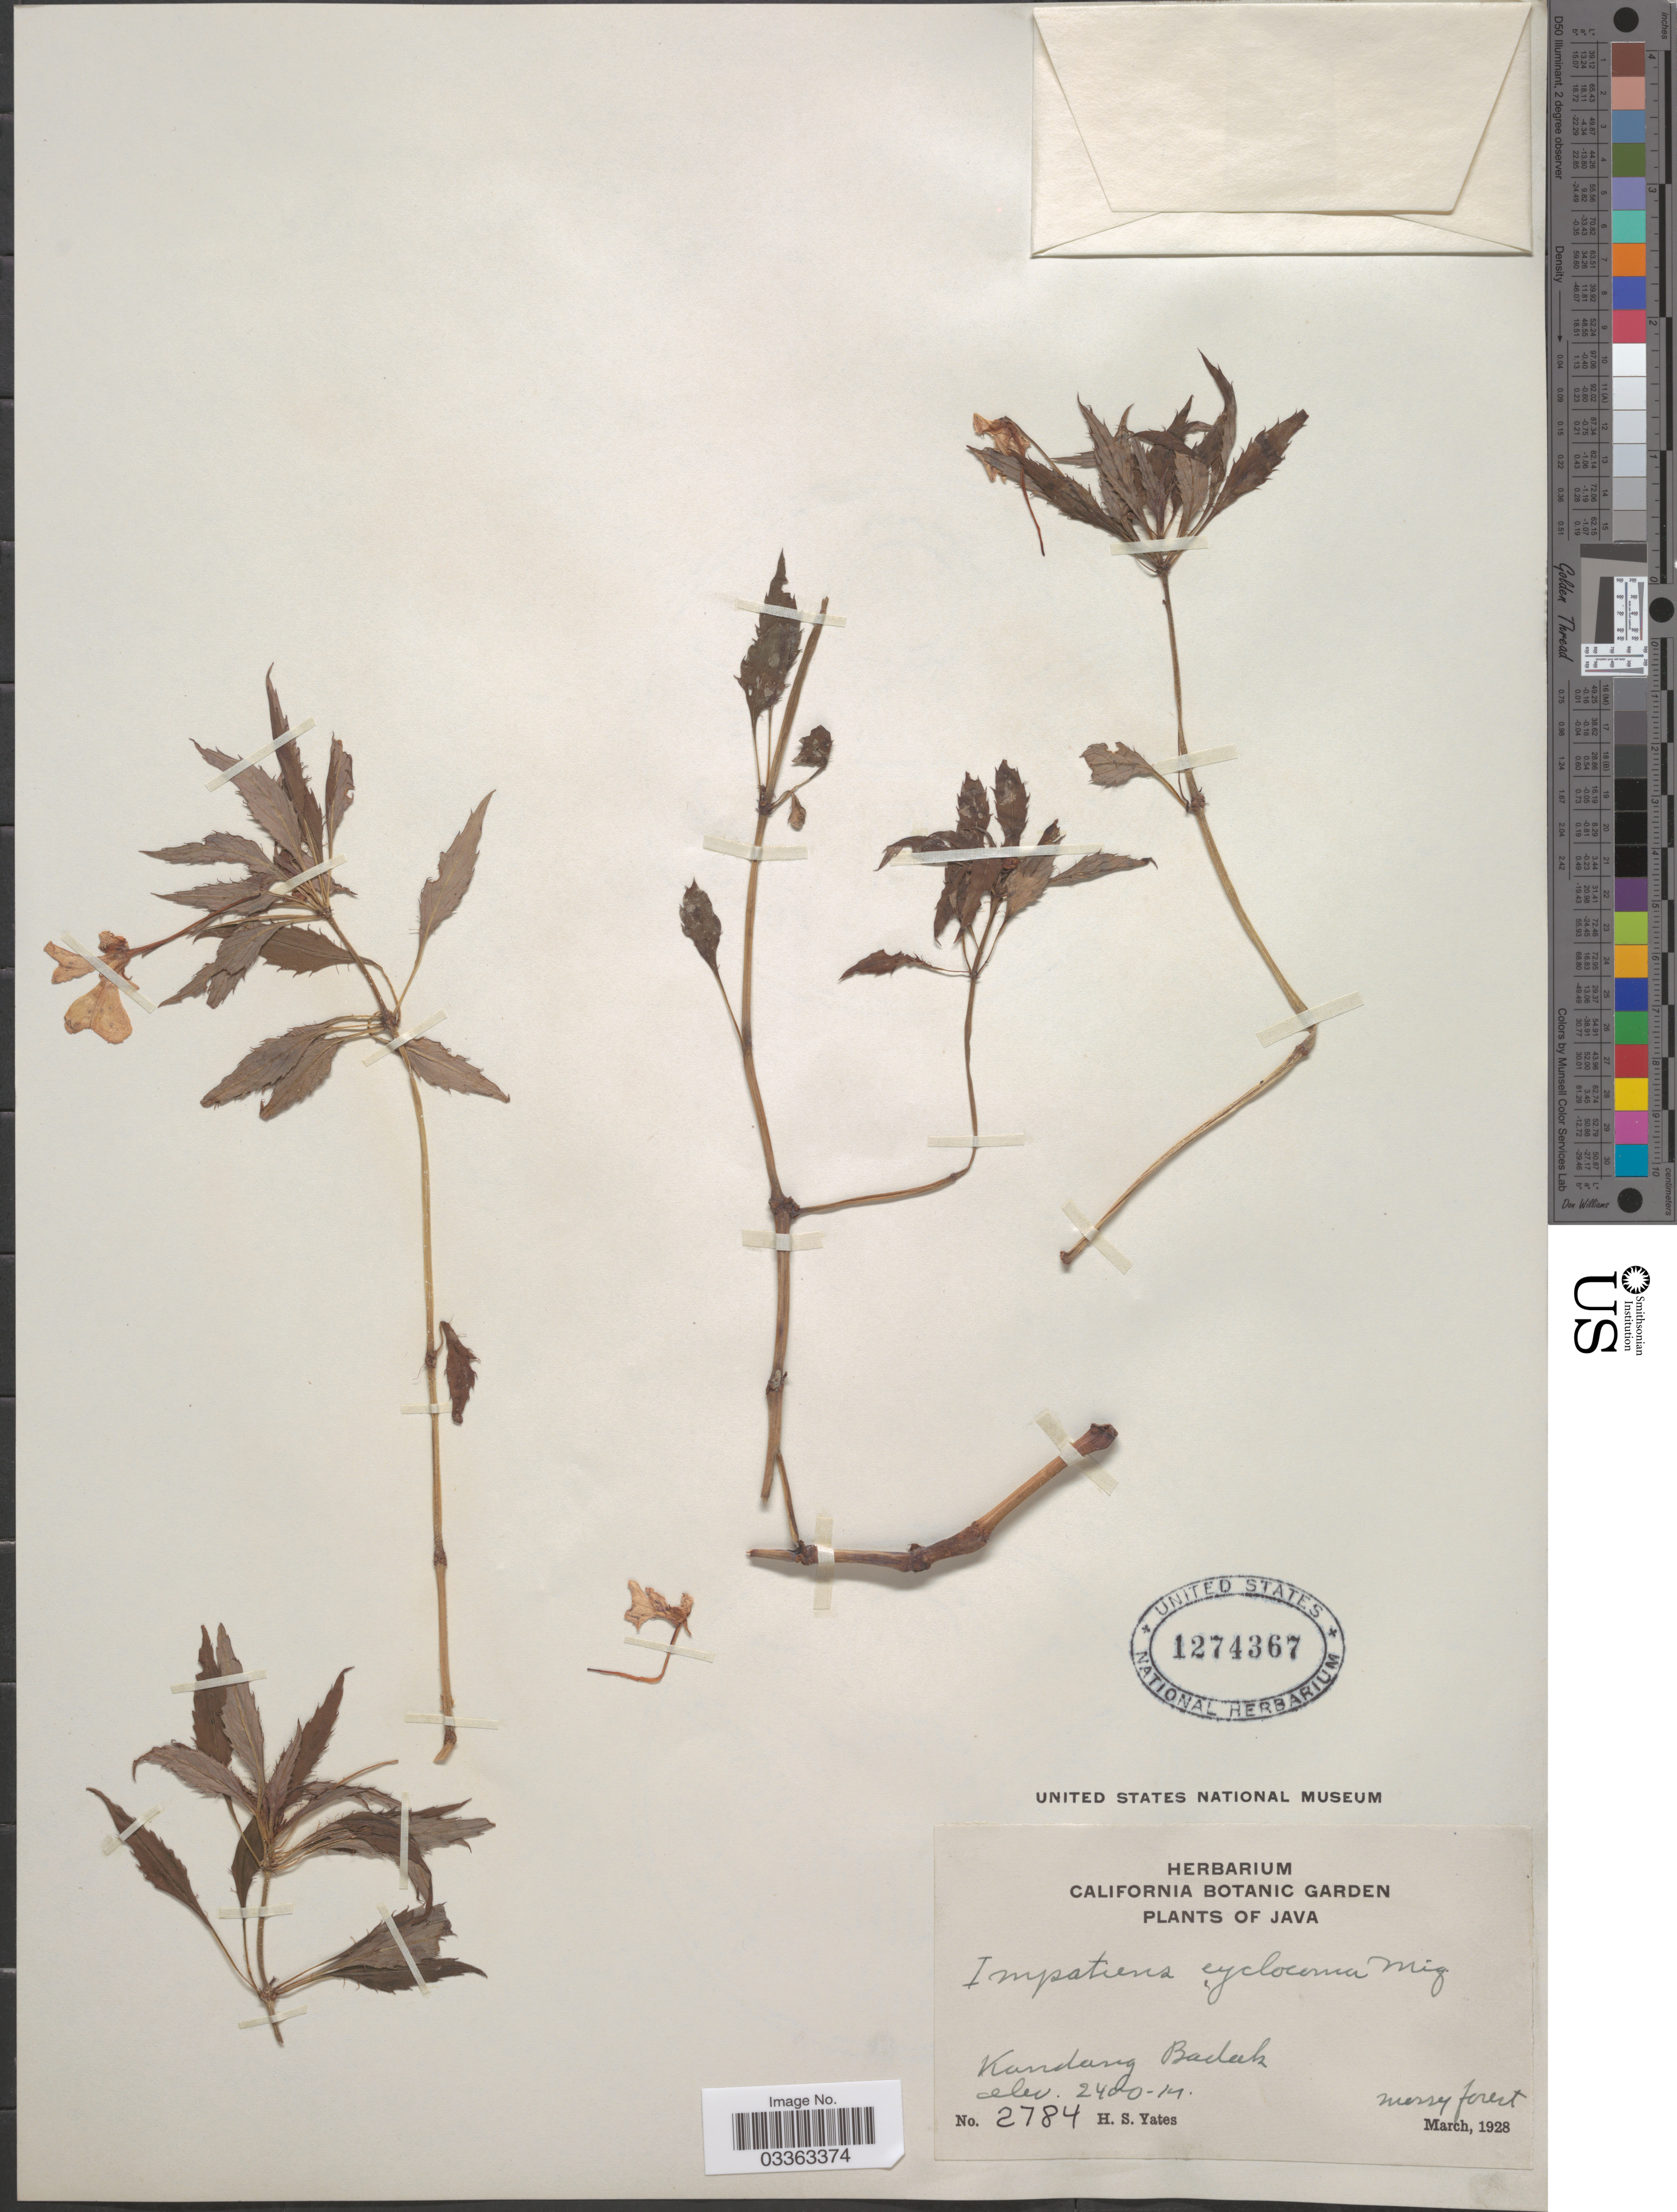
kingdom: Plantae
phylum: Tracheophyta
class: Magnoliopsida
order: Ericales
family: Balsaminaceae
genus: Impatiens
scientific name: Impatiens cyclocoma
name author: Miq.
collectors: H. S. Yates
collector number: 2784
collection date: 1928-03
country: Indonesia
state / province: Java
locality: Kandang Badak.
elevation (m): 2400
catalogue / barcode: US 1274367